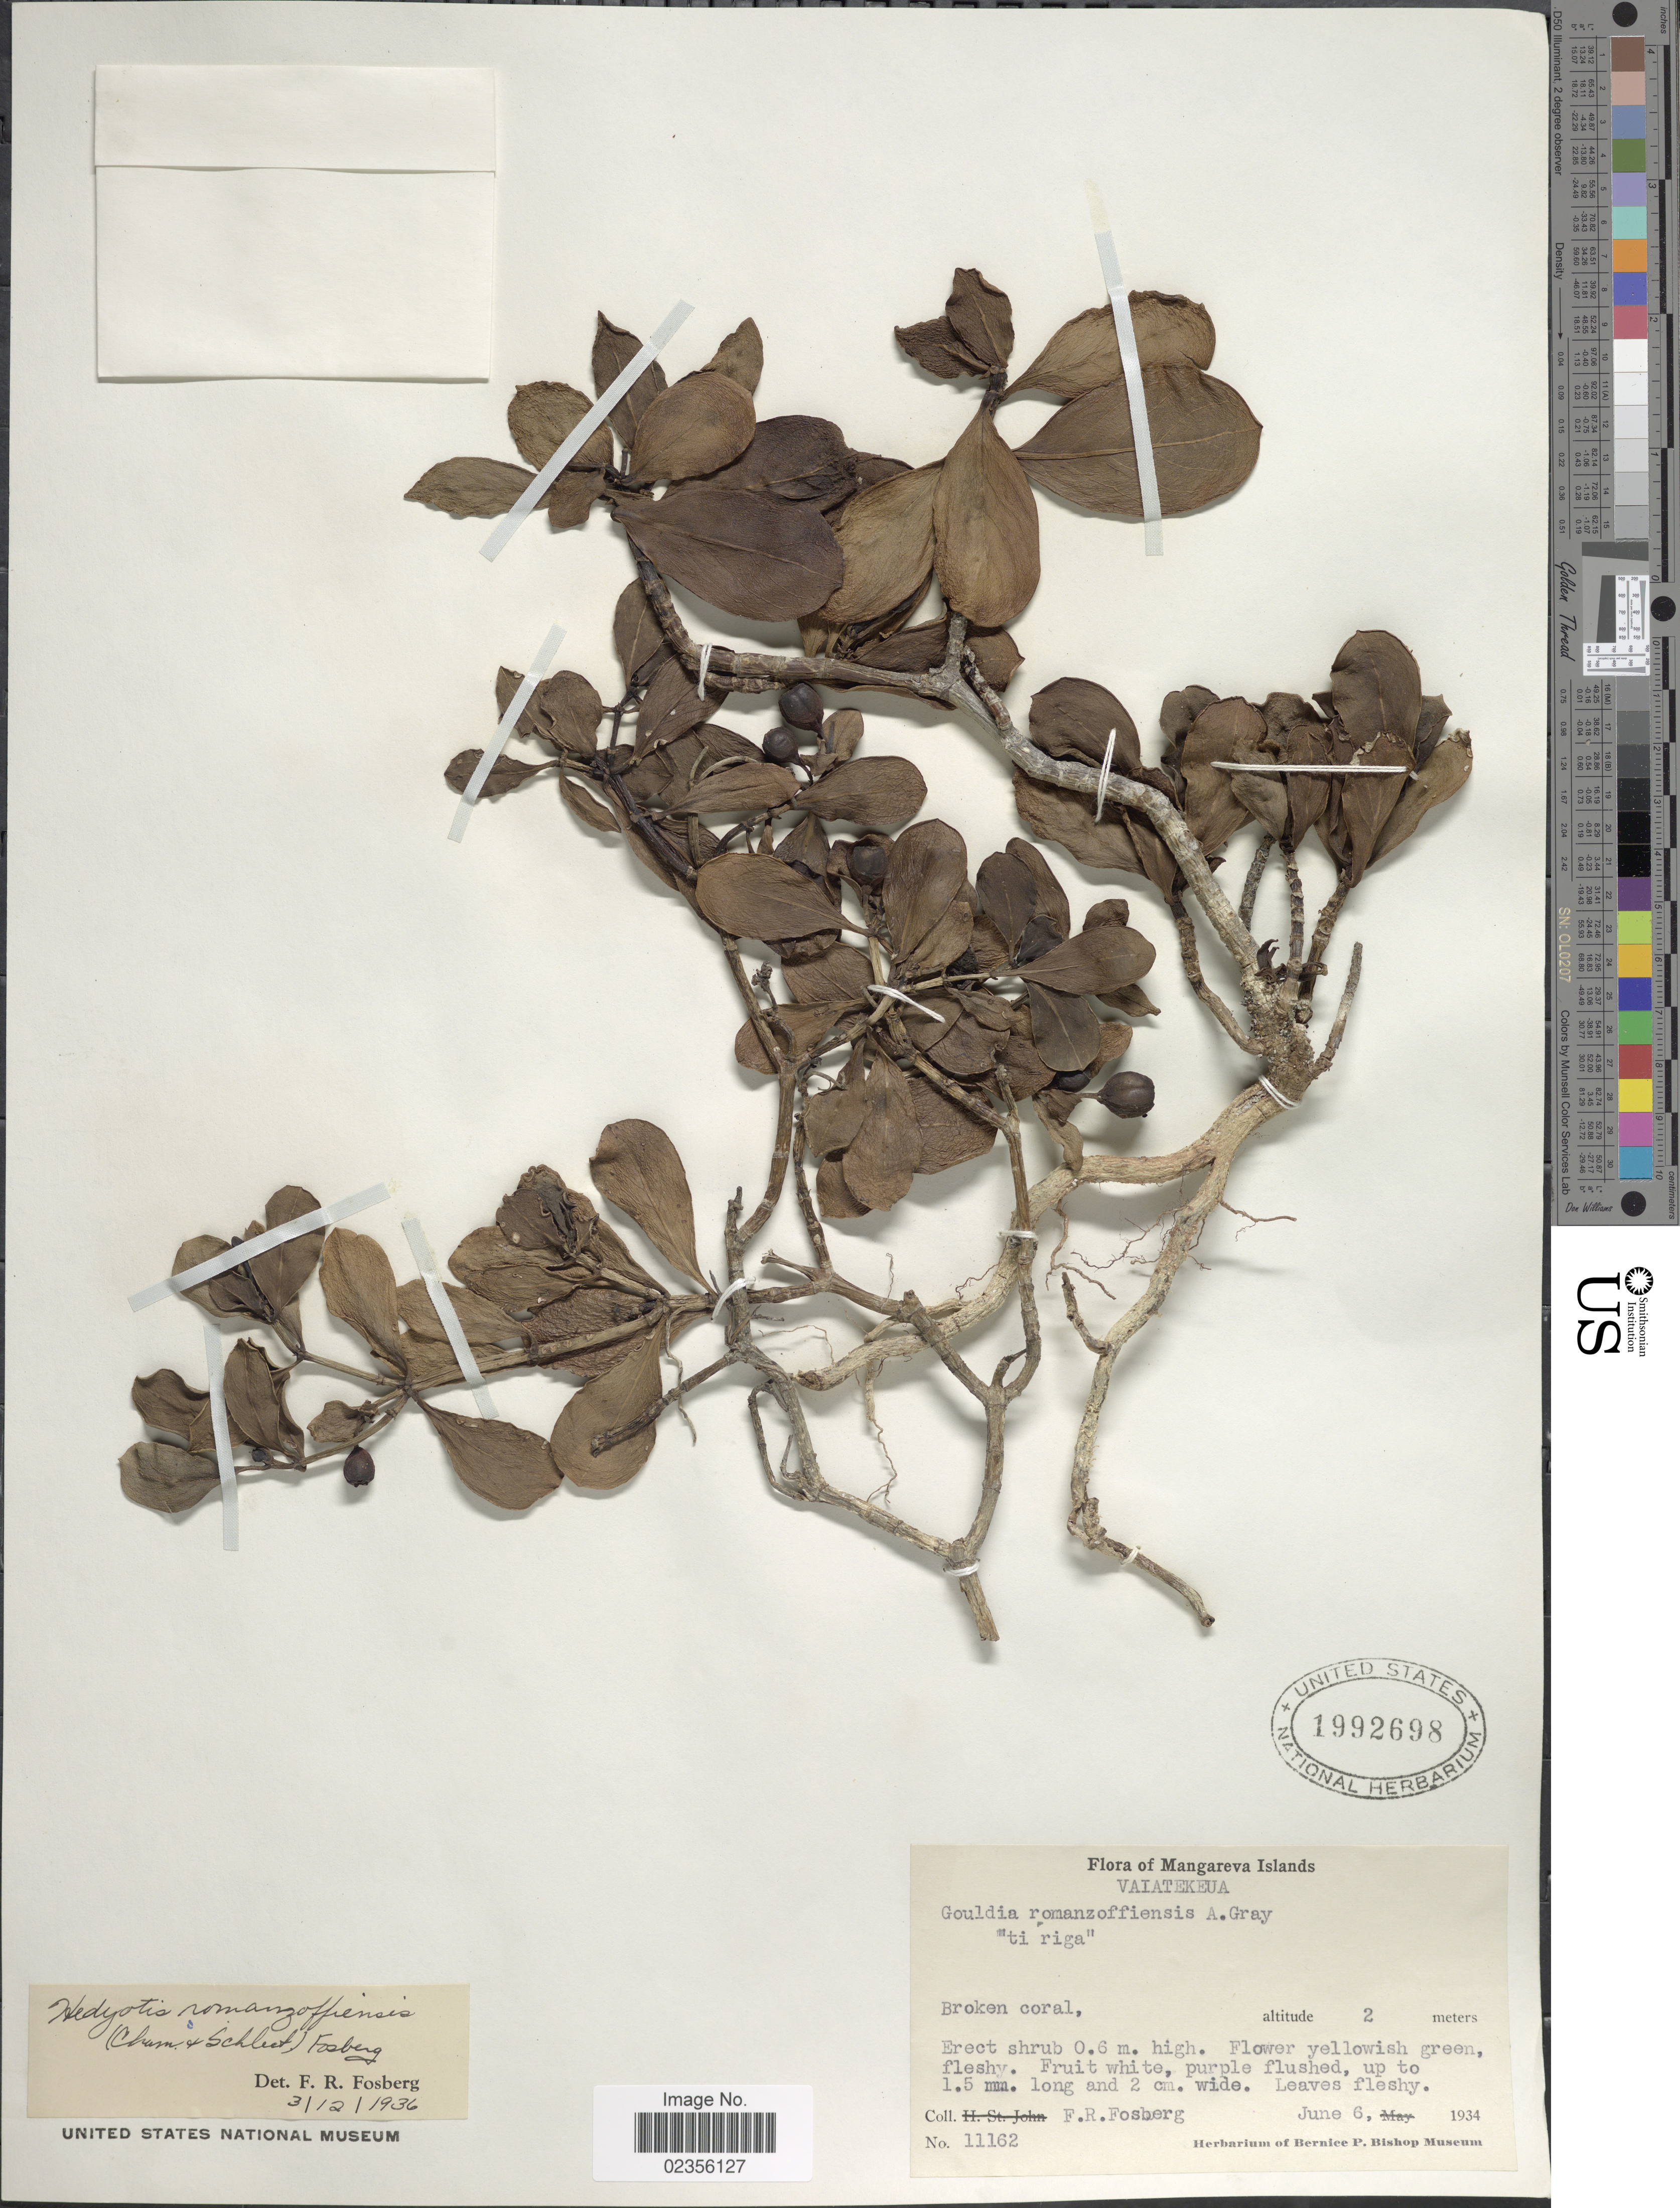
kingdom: Plantae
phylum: Tracheophyta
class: Magnoliopsida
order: Gentianales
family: Rubiaceae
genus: Kadua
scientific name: Kadua romanzoffiensis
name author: Cham. & Schltdl.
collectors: F. R. Fosberg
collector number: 11162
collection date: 1934-06-06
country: French Polynesia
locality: Mangareva Islands. Vaiatekeua. Broken Coral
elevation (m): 2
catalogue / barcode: US 1992698